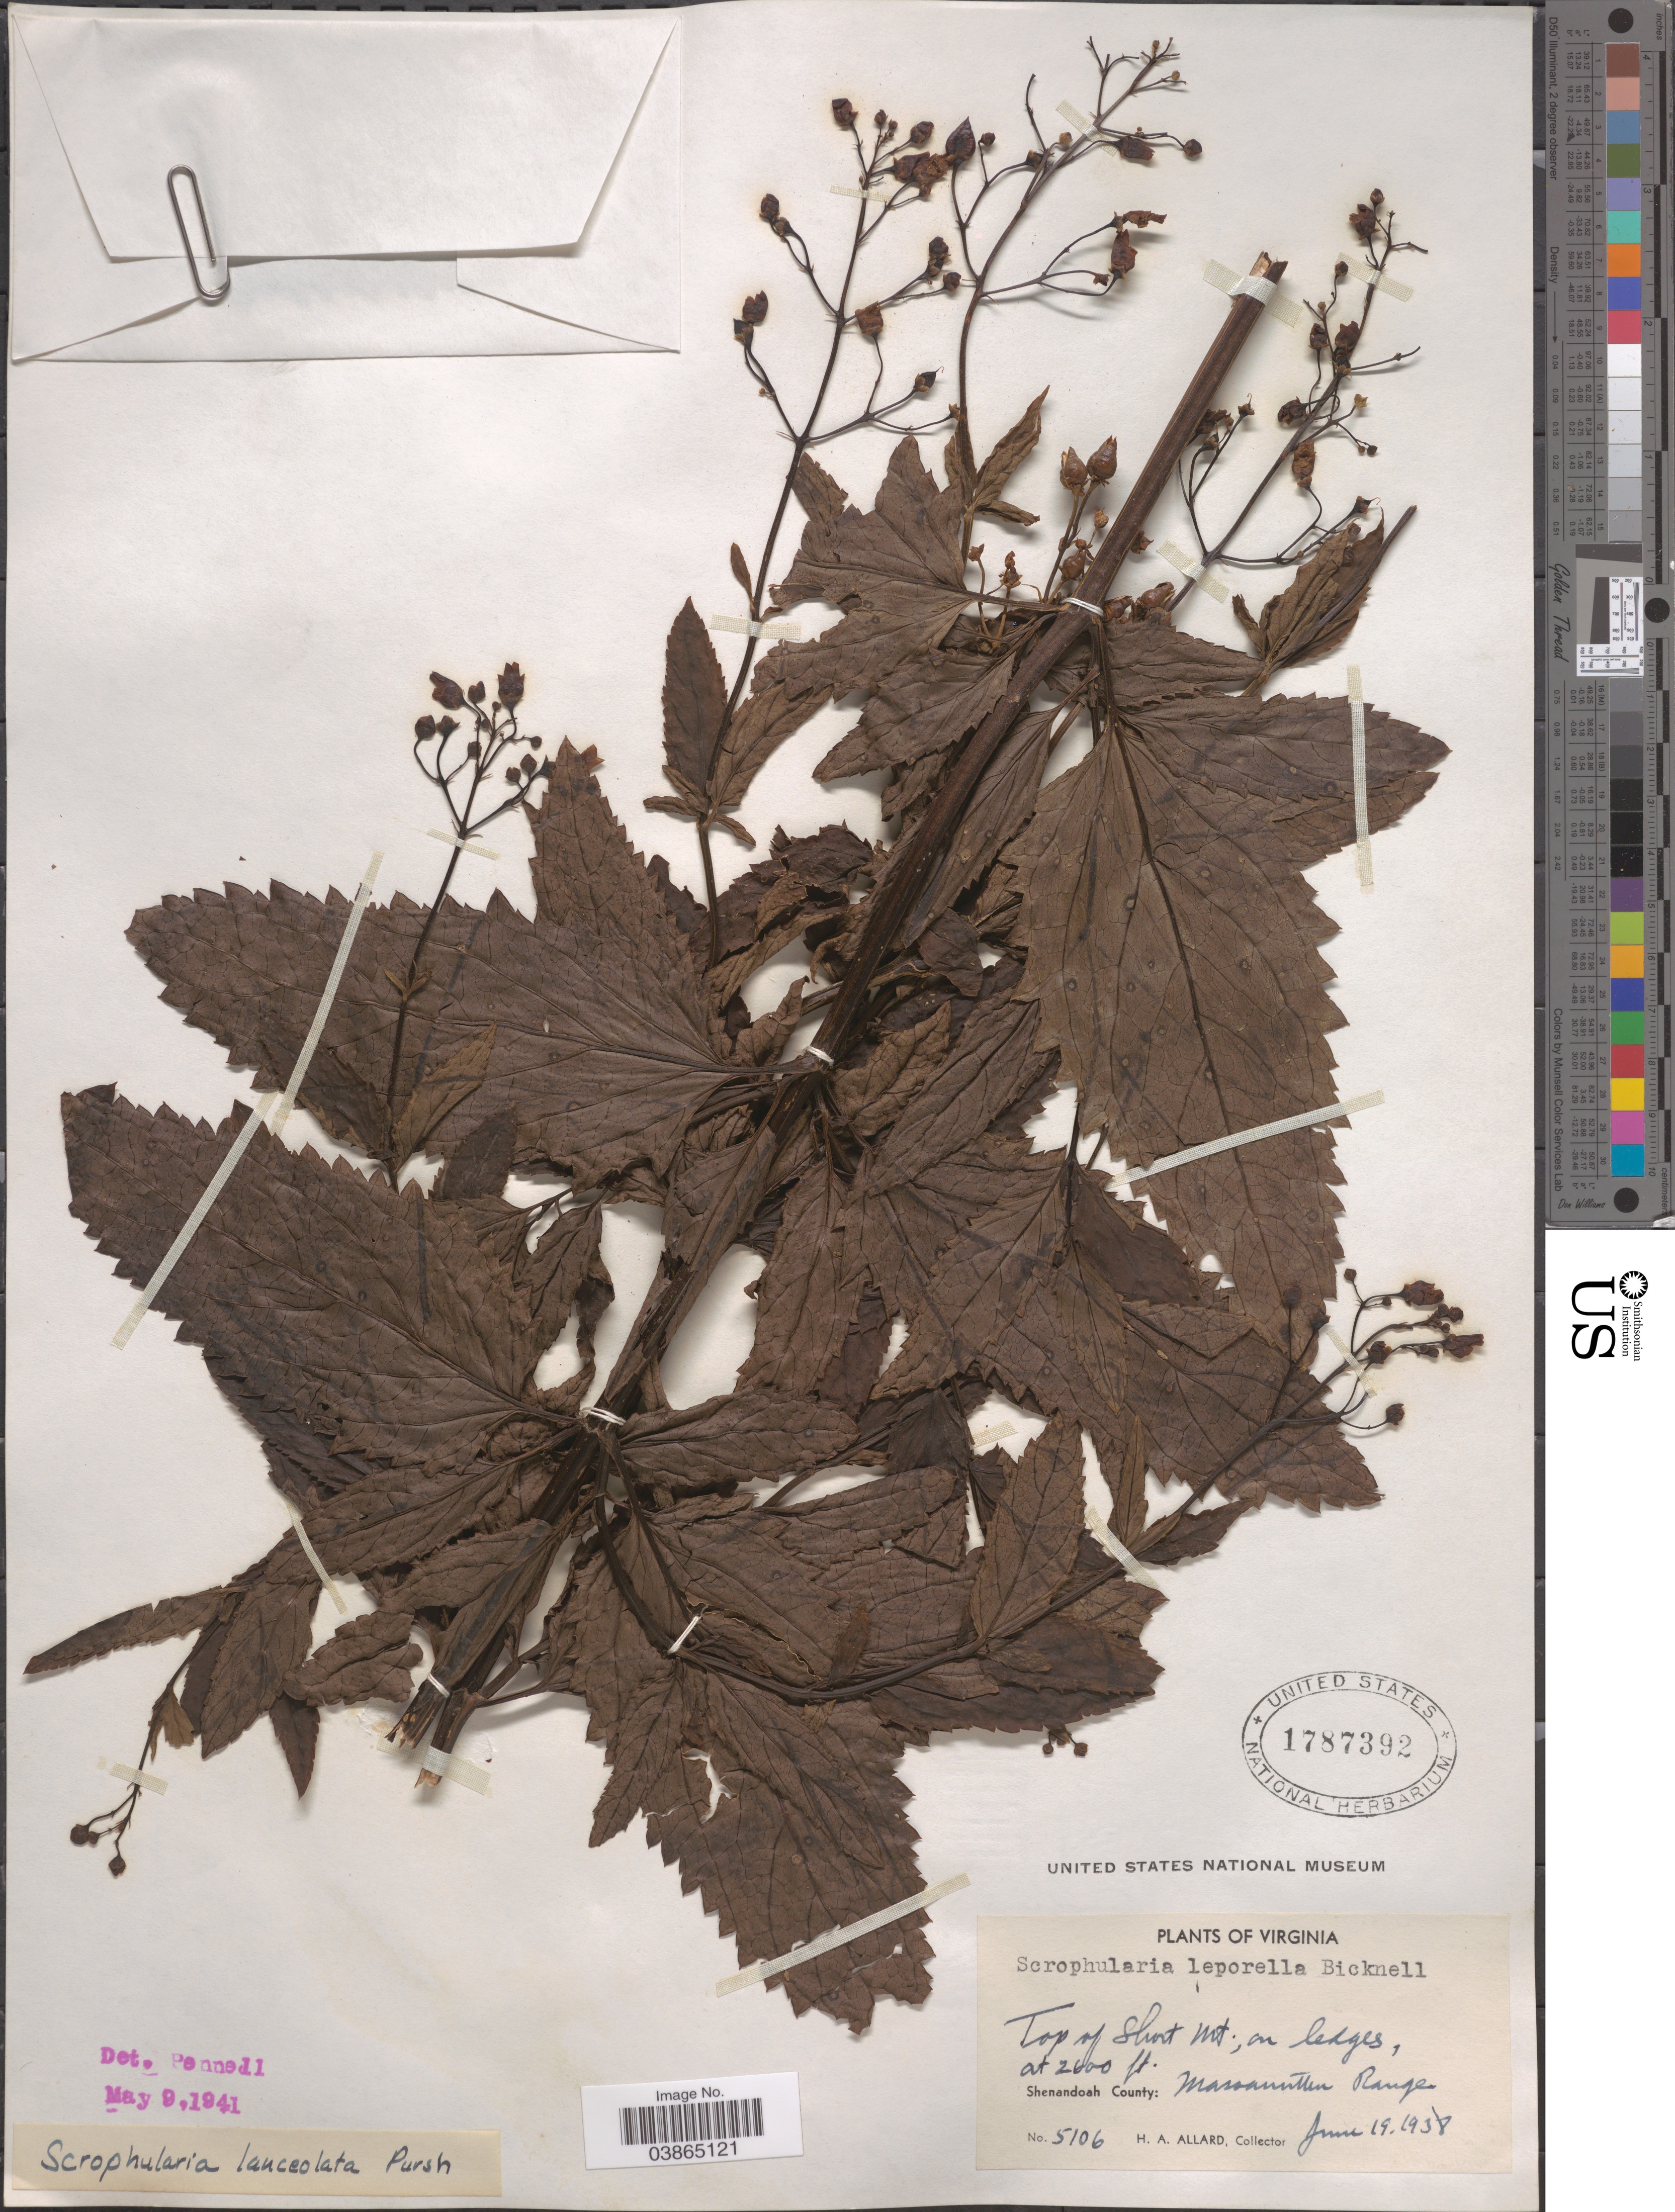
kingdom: Plantae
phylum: Tracheophyta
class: Magnoliopsida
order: Lamiales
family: Scrophulariaceae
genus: Scrophularia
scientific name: Scrophularia lanceolata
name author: Pursh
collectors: H. A. Allard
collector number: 5106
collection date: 1938-06-19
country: United States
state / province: Virginia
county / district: Shenandoah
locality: Top of Short Mt. Shenandoah County: Massanutten Range.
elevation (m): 792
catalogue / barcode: US 1787392